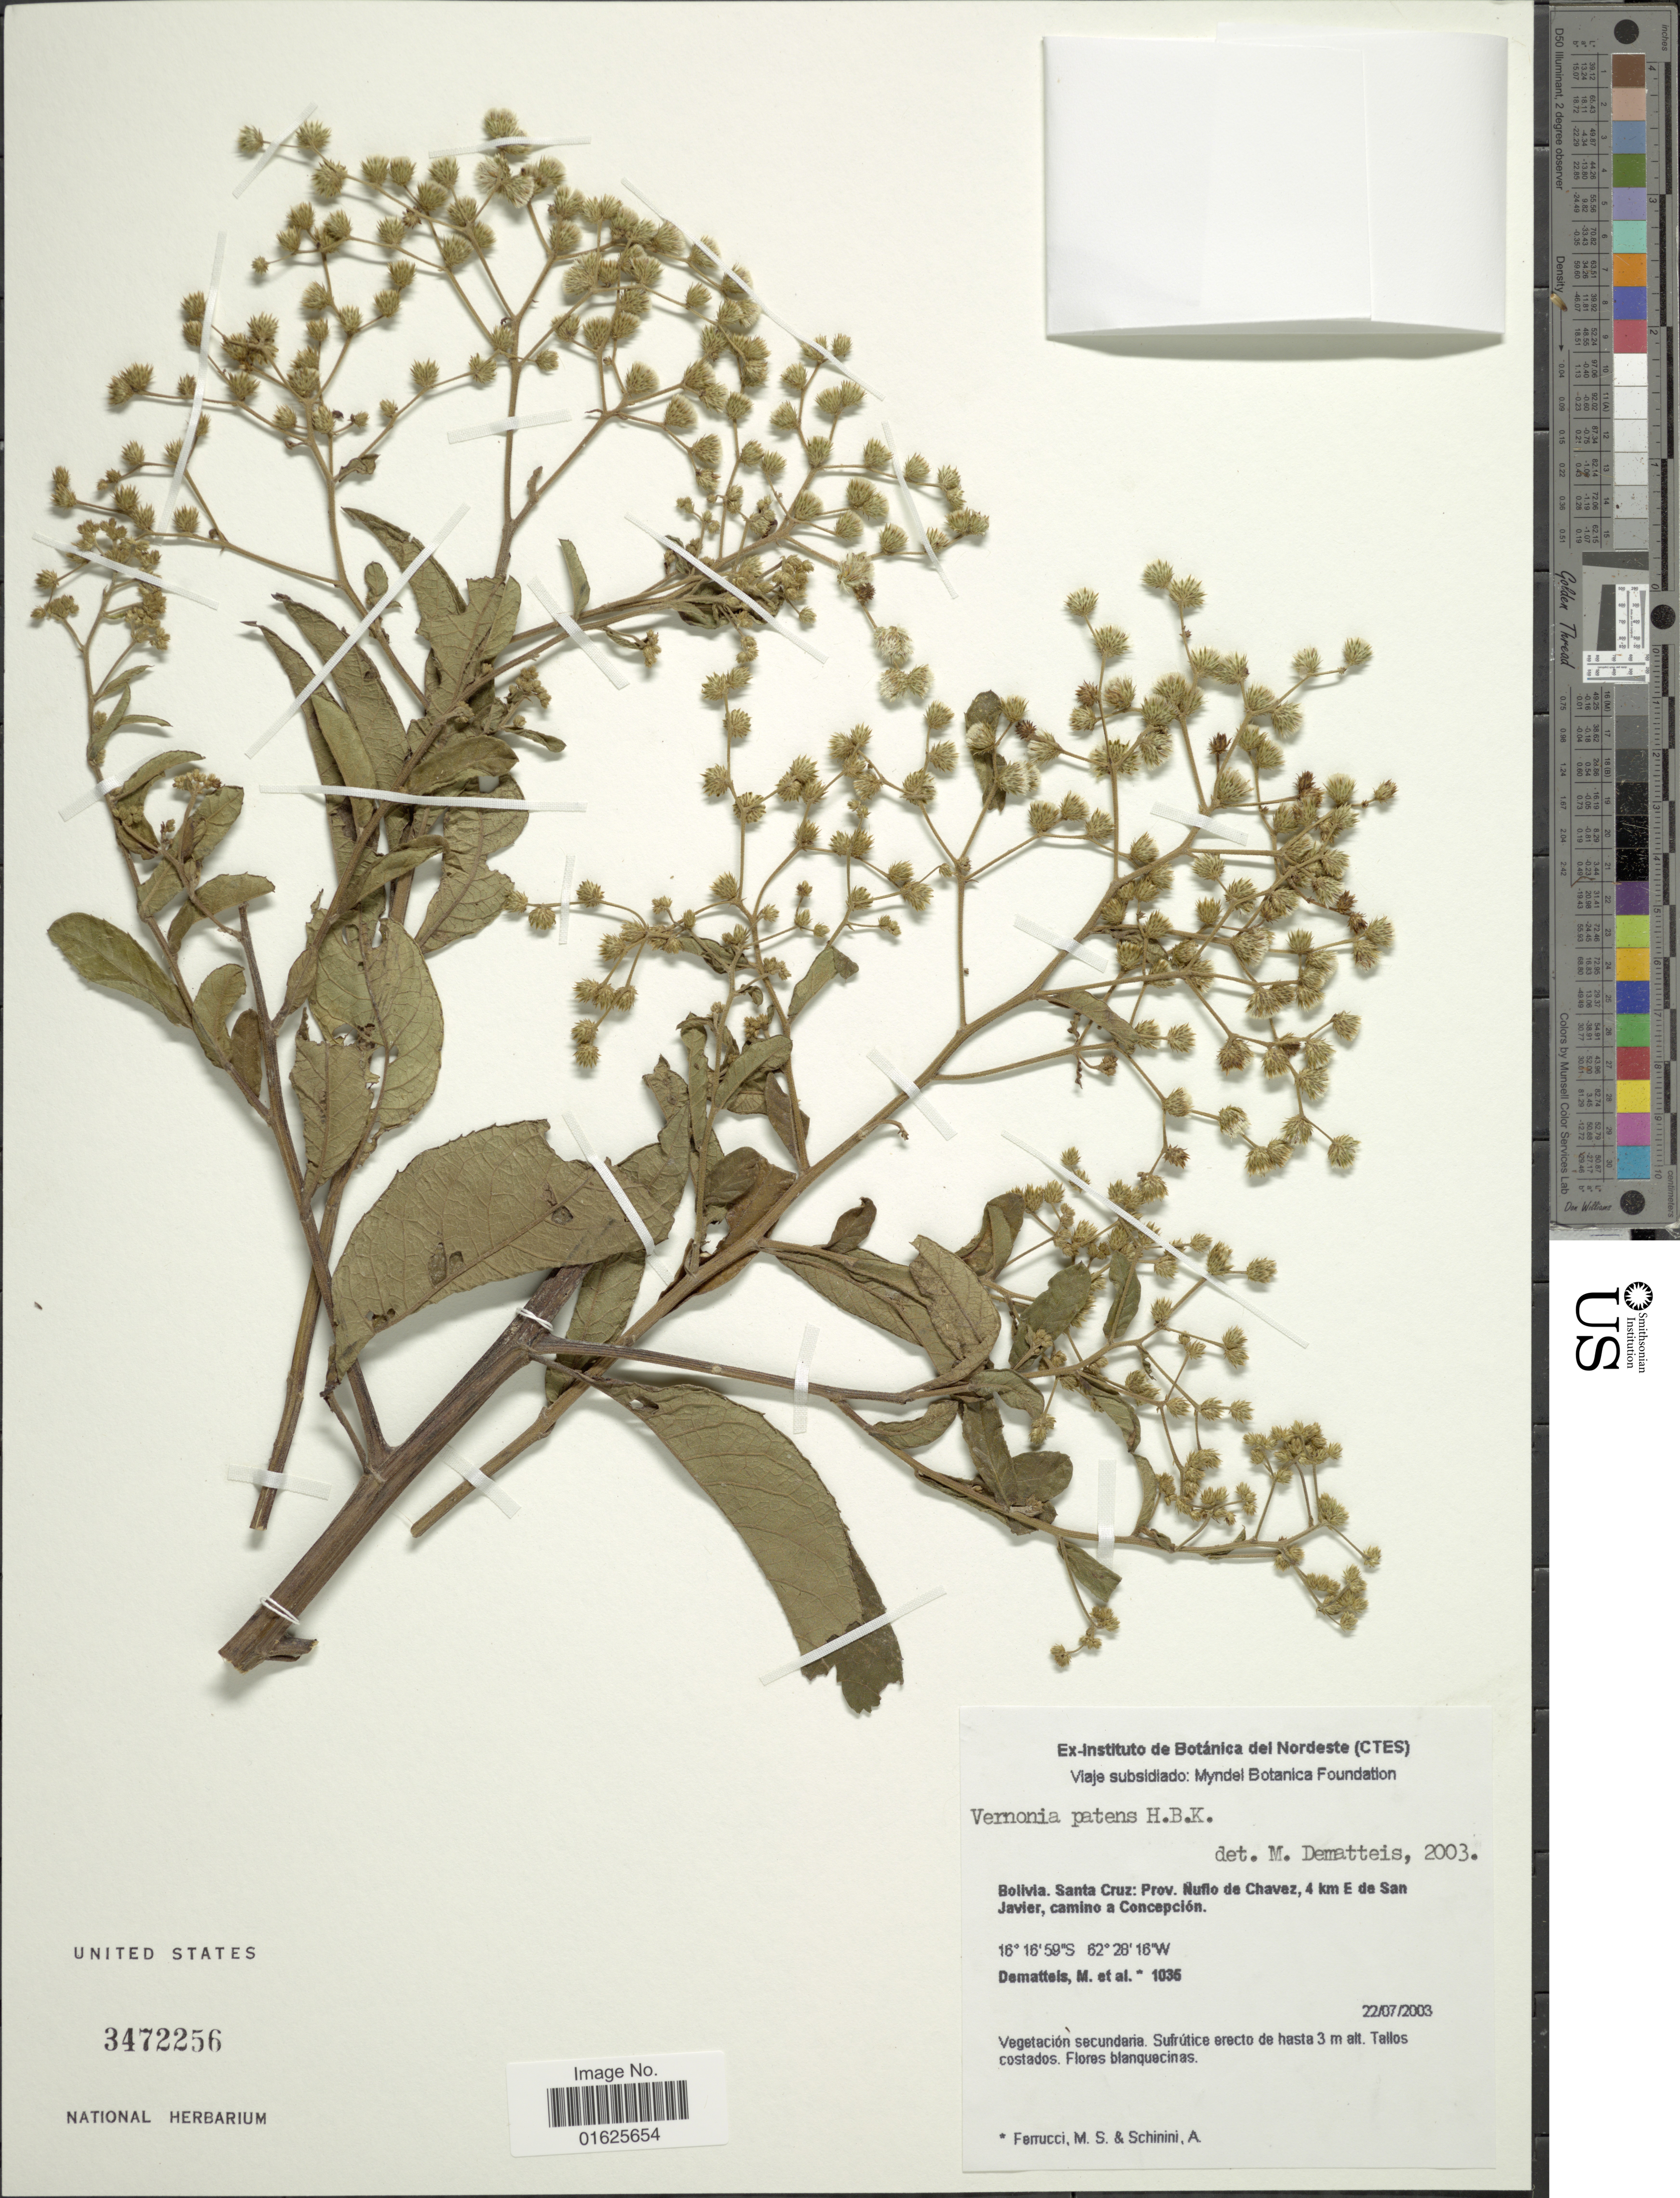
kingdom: Plantae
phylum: Tracheophyta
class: Magnoliopsida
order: Asterales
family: Asteraceae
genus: Vernonanthura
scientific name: Vernonanthura brasiliana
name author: (L.) H. Rob.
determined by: Renon, Polla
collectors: M. Dematteis, M. S. Ferrucci & A. Schinini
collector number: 1035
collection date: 2003-07-22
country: Bolivia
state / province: Santa Cruz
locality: Prov. Nufio de Chavez, 4 km E de San Javier, camino a Concepción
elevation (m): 3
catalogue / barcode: US 3472256